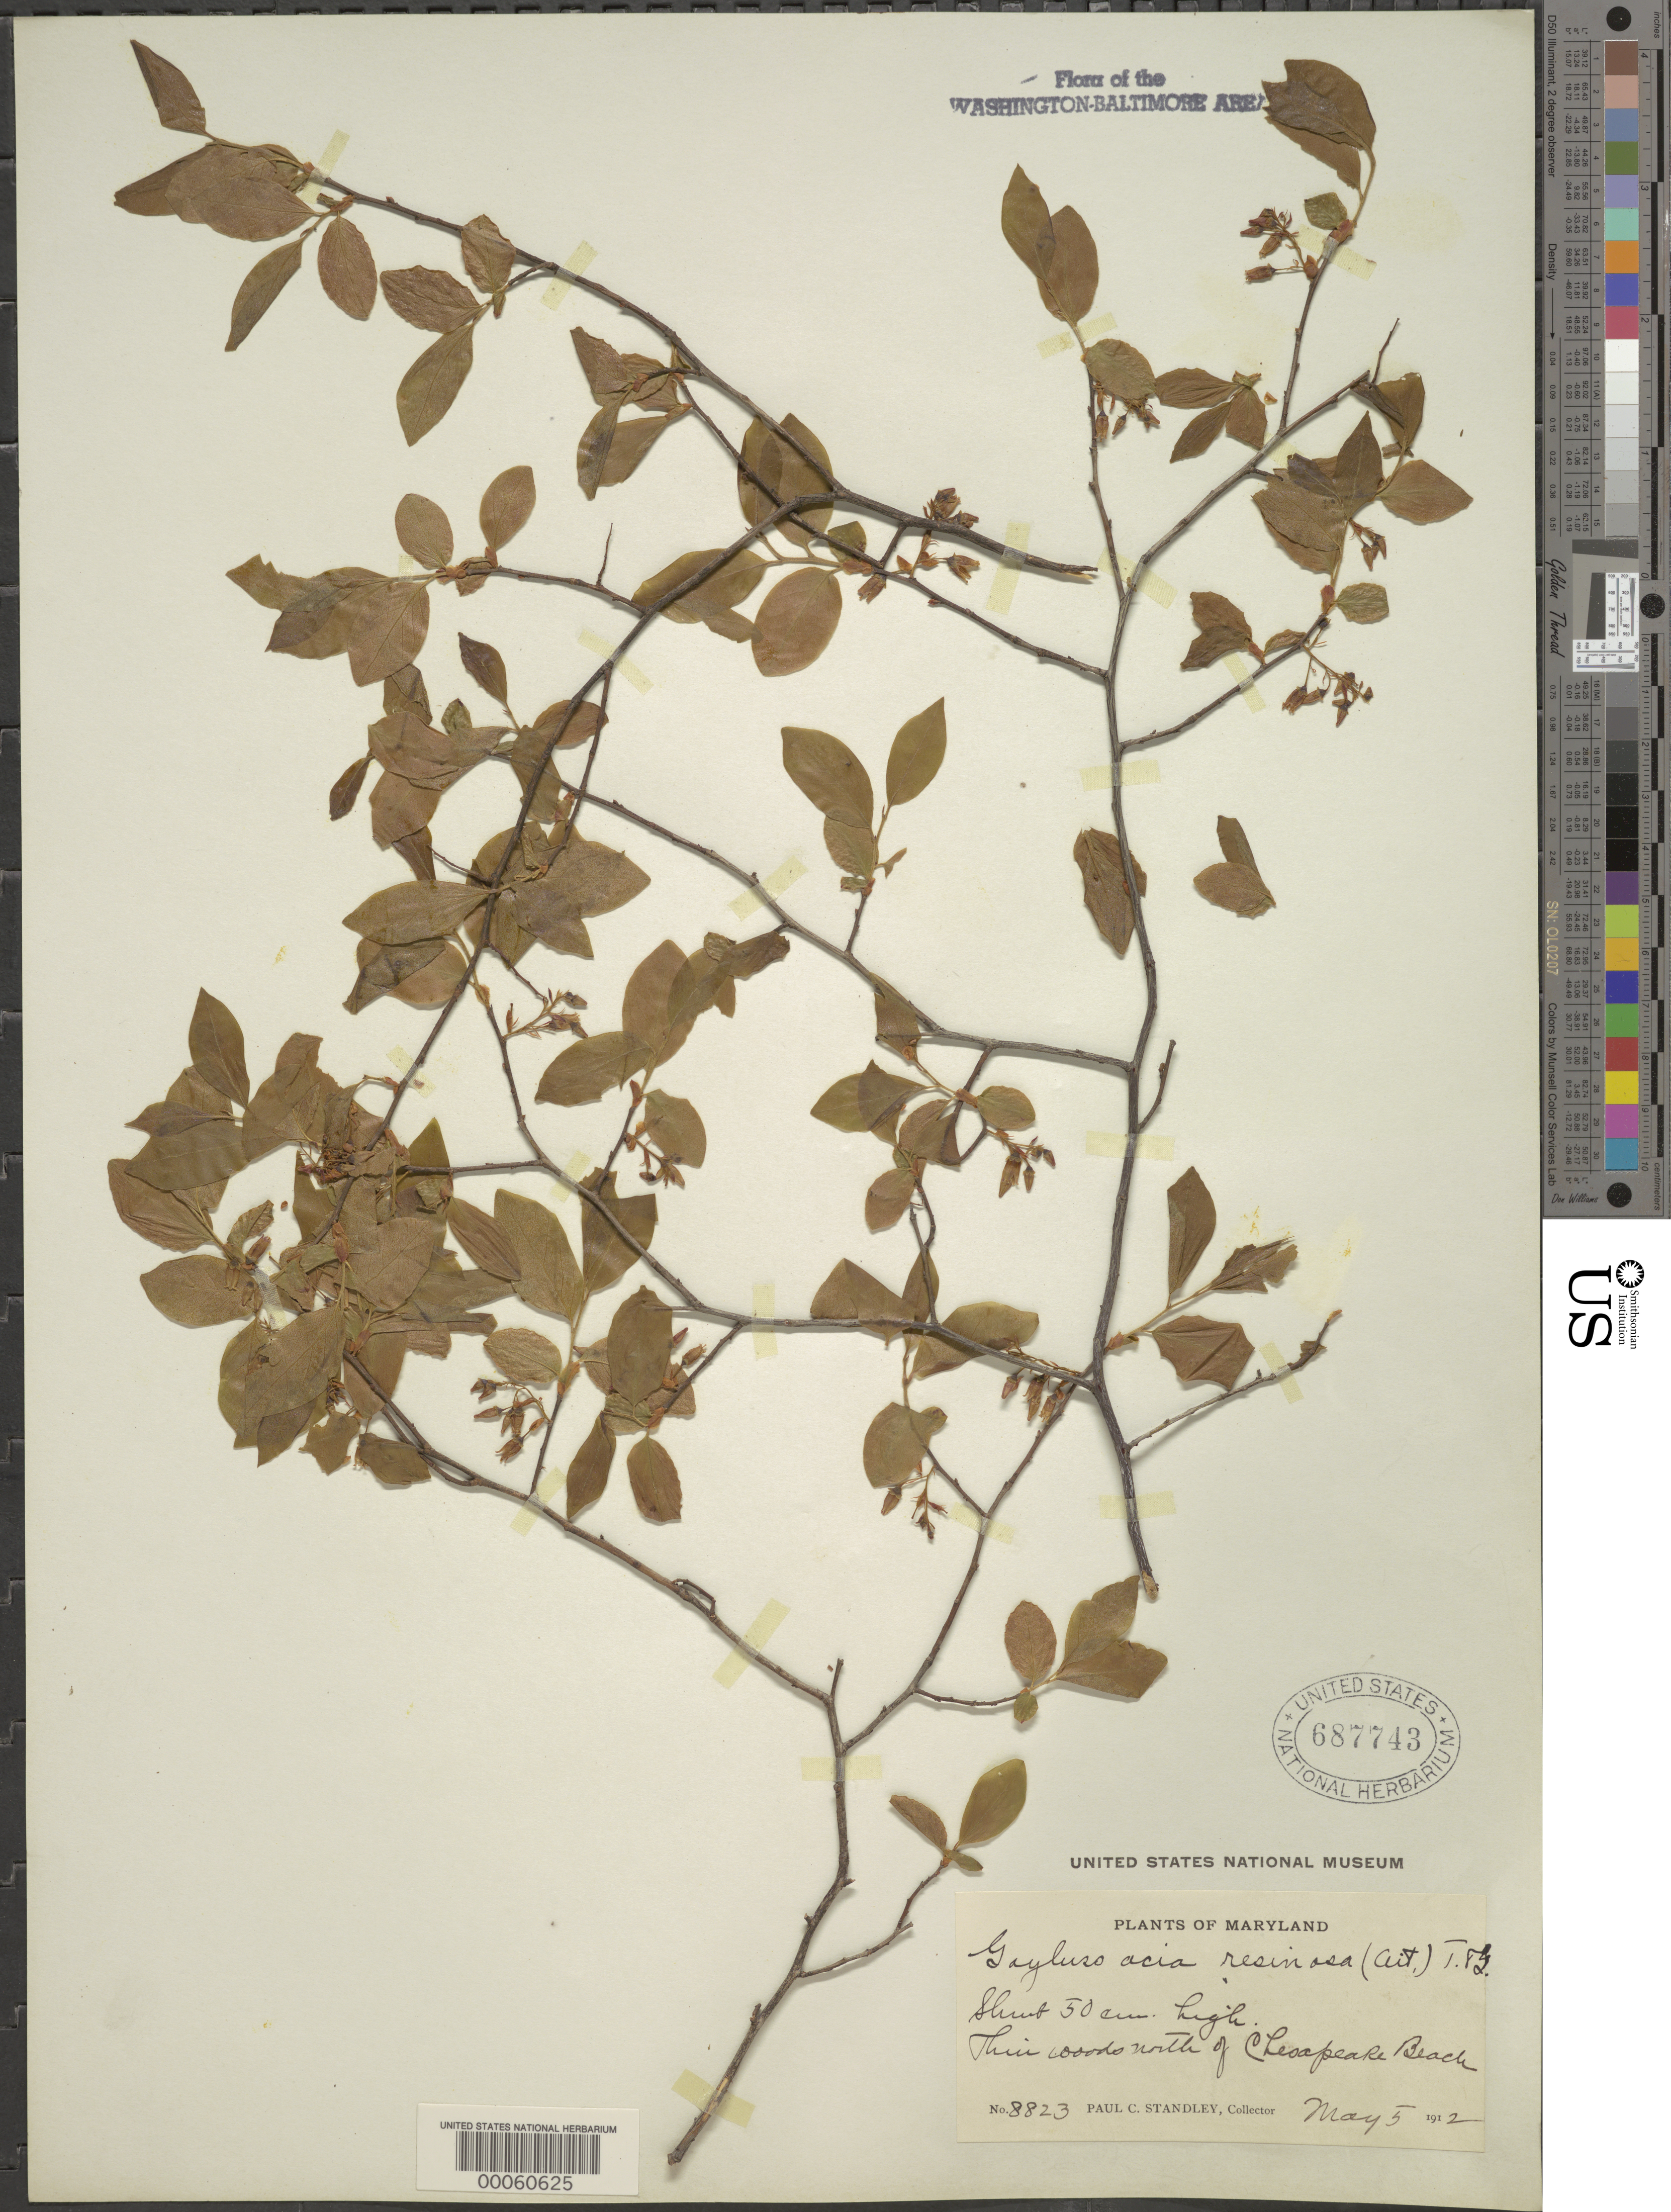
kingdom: Plantae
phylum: Tracheophyta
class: Magnoliopsida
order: Ericales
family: Ericaceae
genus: Gaylussacia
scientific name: Gaylussacia baccata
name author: (Wangenh.) K. Koch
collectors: P. C. Standley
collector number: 8823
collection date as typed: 05 May 1912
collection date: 1912-05-05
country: United States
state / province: Maryland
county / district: Calvert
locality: North of Chesapeake Beach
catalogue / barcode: US 687743